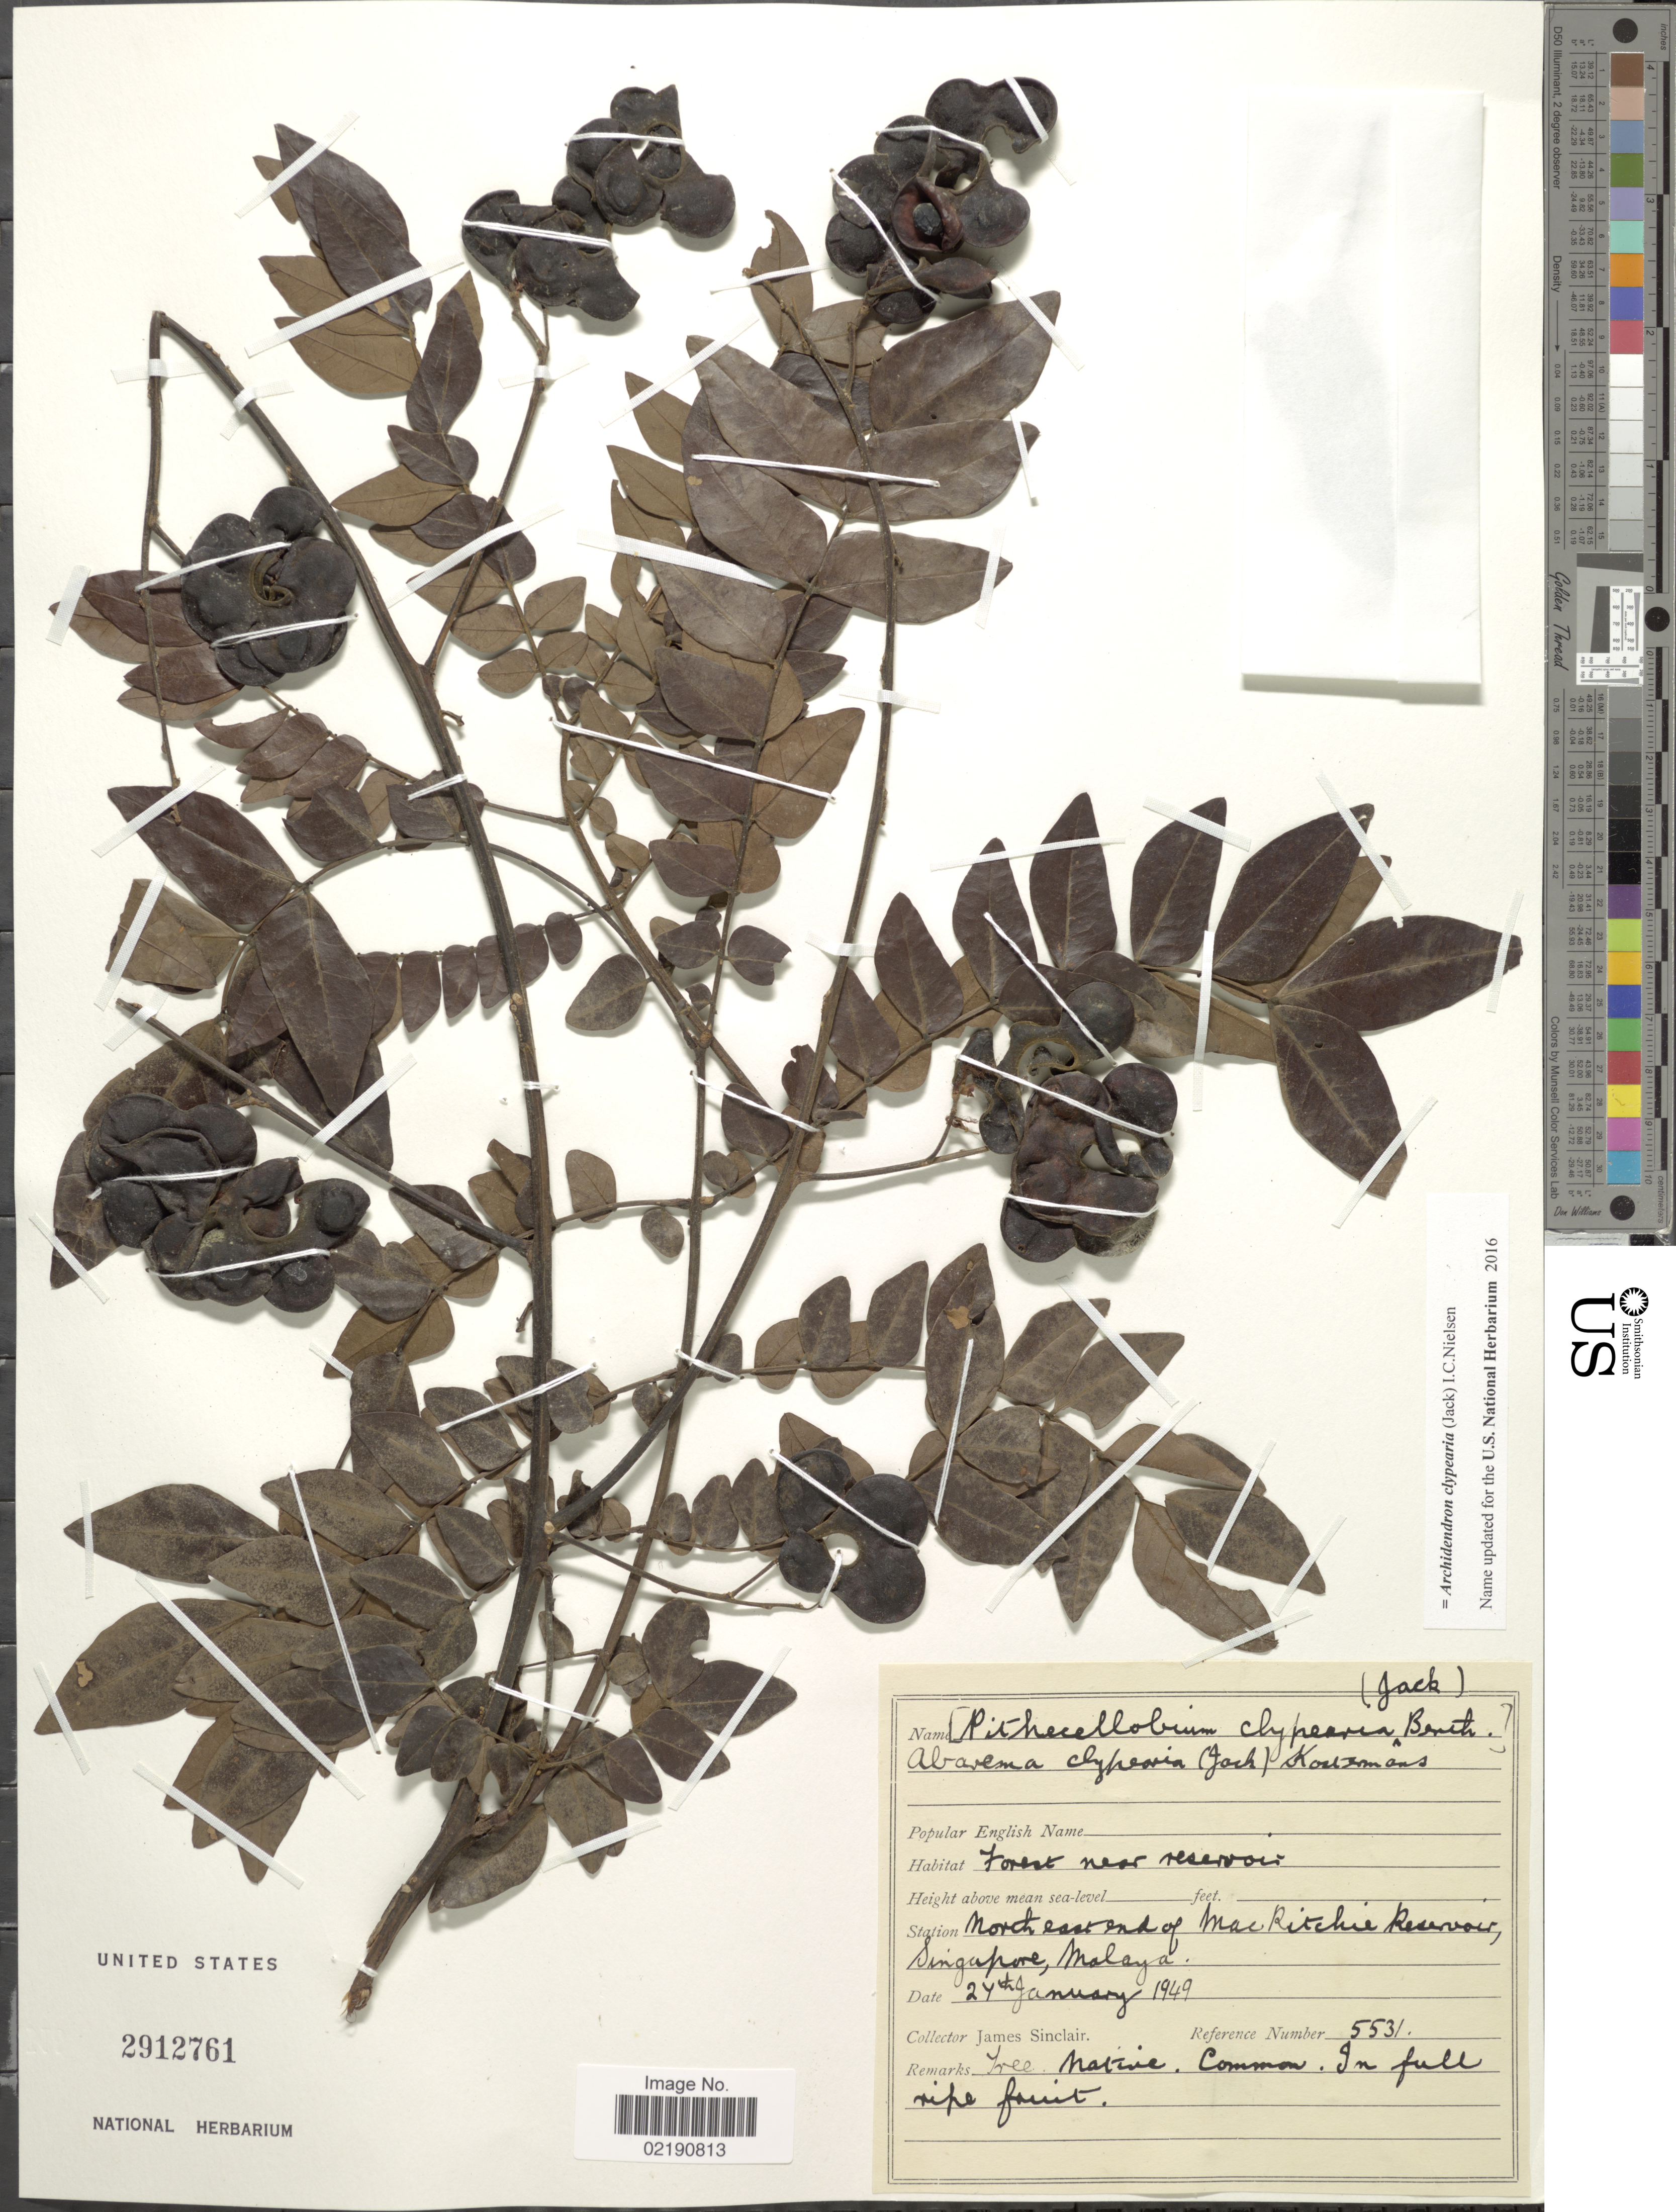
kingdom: Plantae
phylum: Tracheophyta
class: Magnoliopsida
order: Fabales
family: Fabaceae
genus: Archidendron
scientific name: Archidendron clypearia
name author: (Jack) I.C. Nielsen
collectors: J. Sinclair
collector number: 5531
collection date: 1949-01-24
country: Singapore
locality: Forest near reservoir, north east of Mac Ritchie Reservoir, Singapore, Malaya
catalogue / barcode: US 2912761